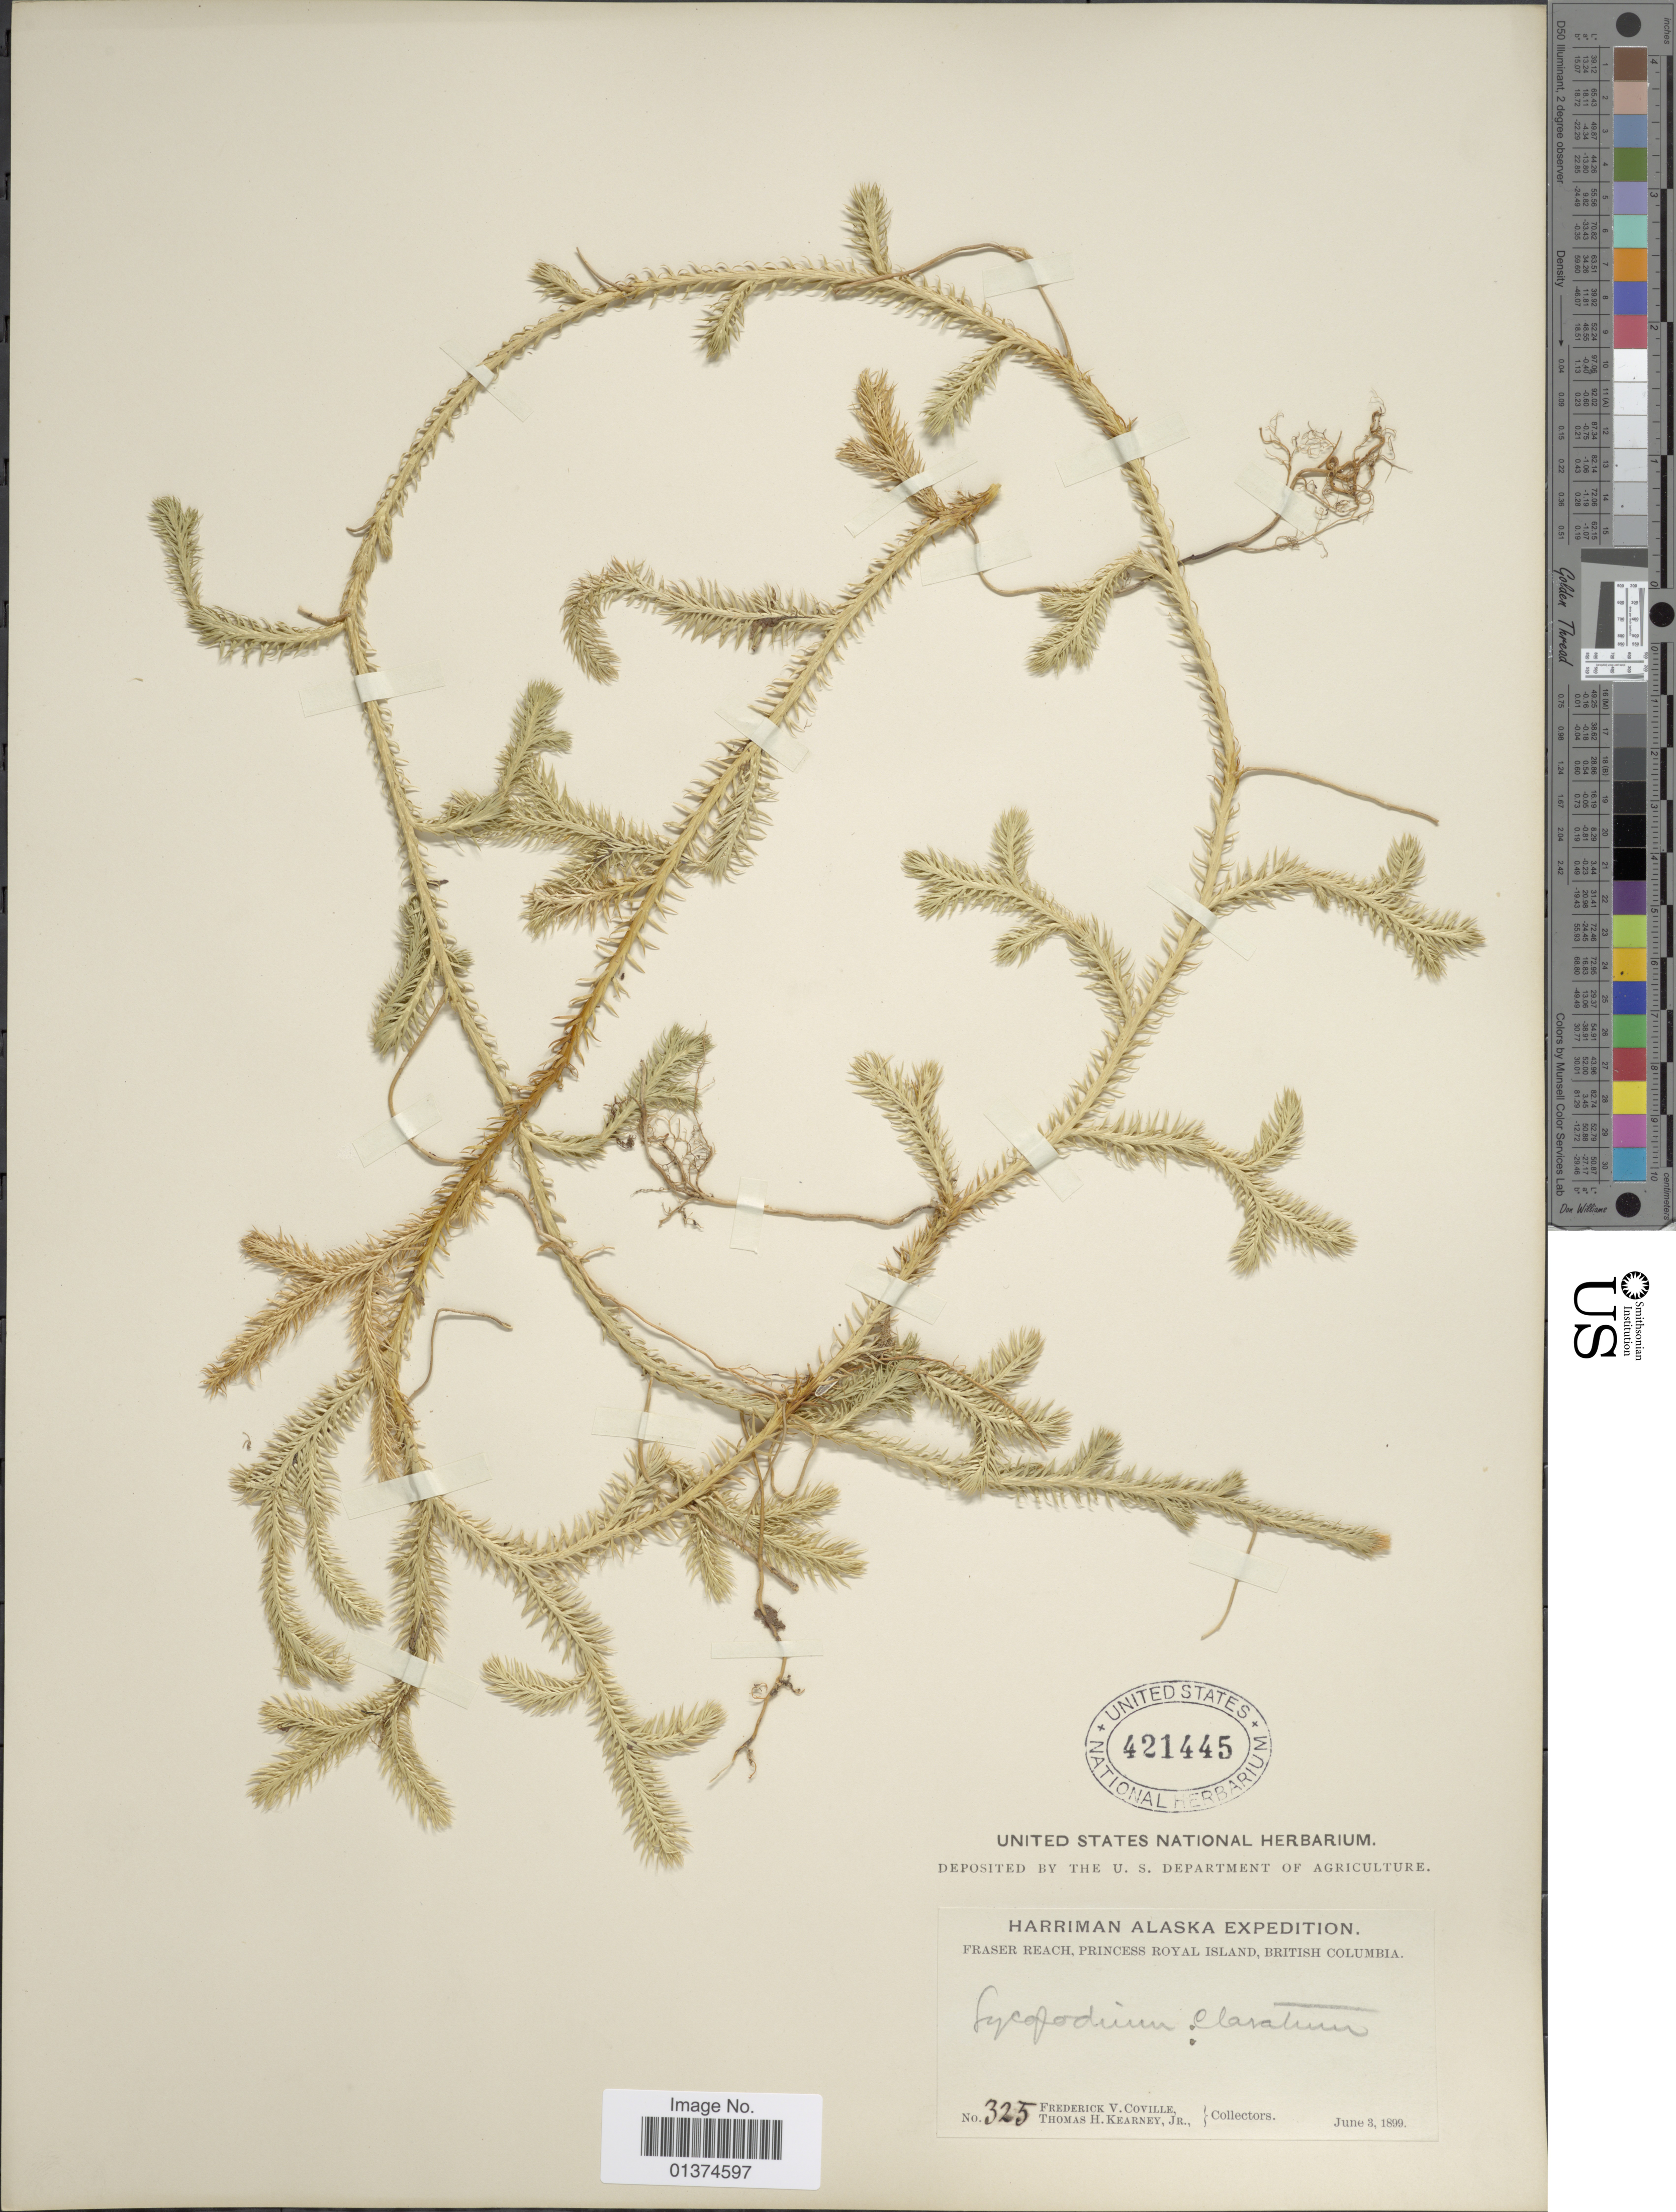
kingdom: Plantae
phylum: Tracheophyta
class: Lycopodiopsida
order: Lycopodiales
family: Lycopodiaceae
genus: Lycopodium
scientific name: Lycopodium clavatum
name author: L.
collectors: F. V. Coville & T. H. Kearney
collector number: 325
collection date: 1899-06-03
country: Canada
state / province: British Columbia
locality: Fraser Reach, Princess Royal Island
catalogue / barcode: US 421445